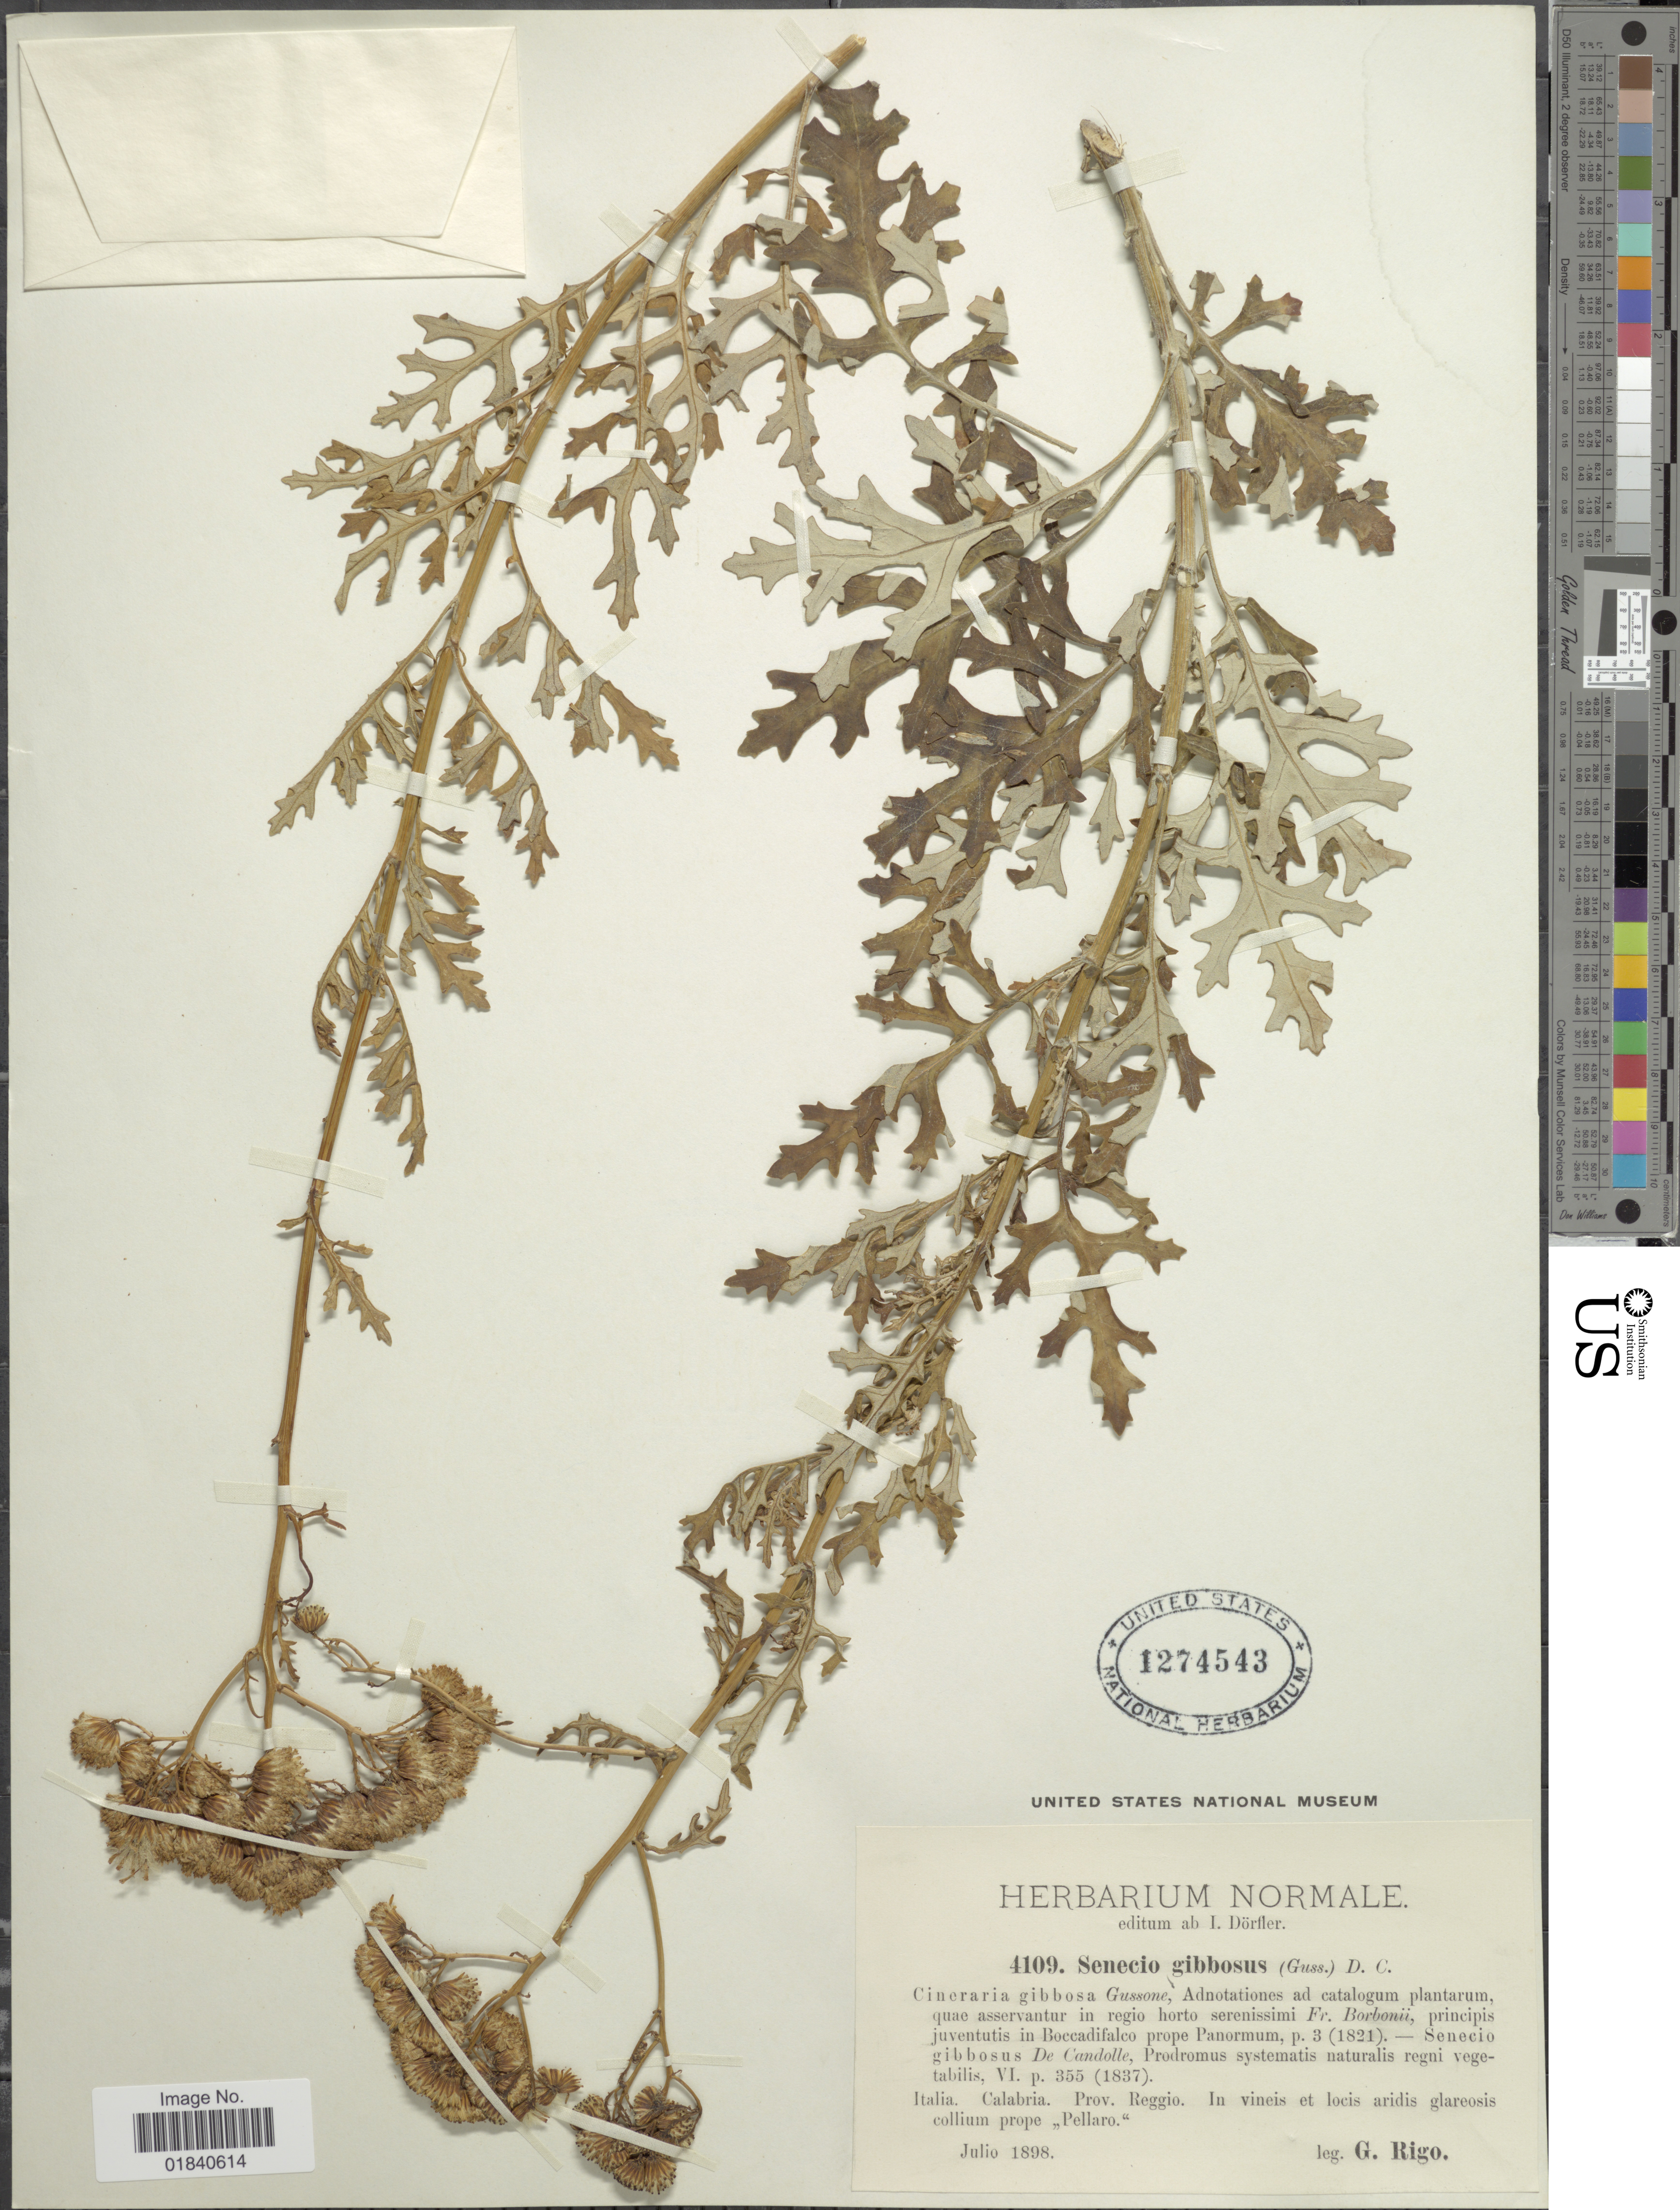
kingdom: Plantae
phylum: Tracheophyta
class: Magnoliopsida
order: Asterales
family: Asteraceae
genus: Jacobaea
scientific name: Jacobaea gibbosa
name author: (Gussone) B. Nord. & Greuter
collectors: G. Rigo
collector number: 4109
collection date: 1898-07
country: Italy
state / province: Calabria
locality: Prov. Reggio. "Pellaro"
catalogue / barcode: US 1274543